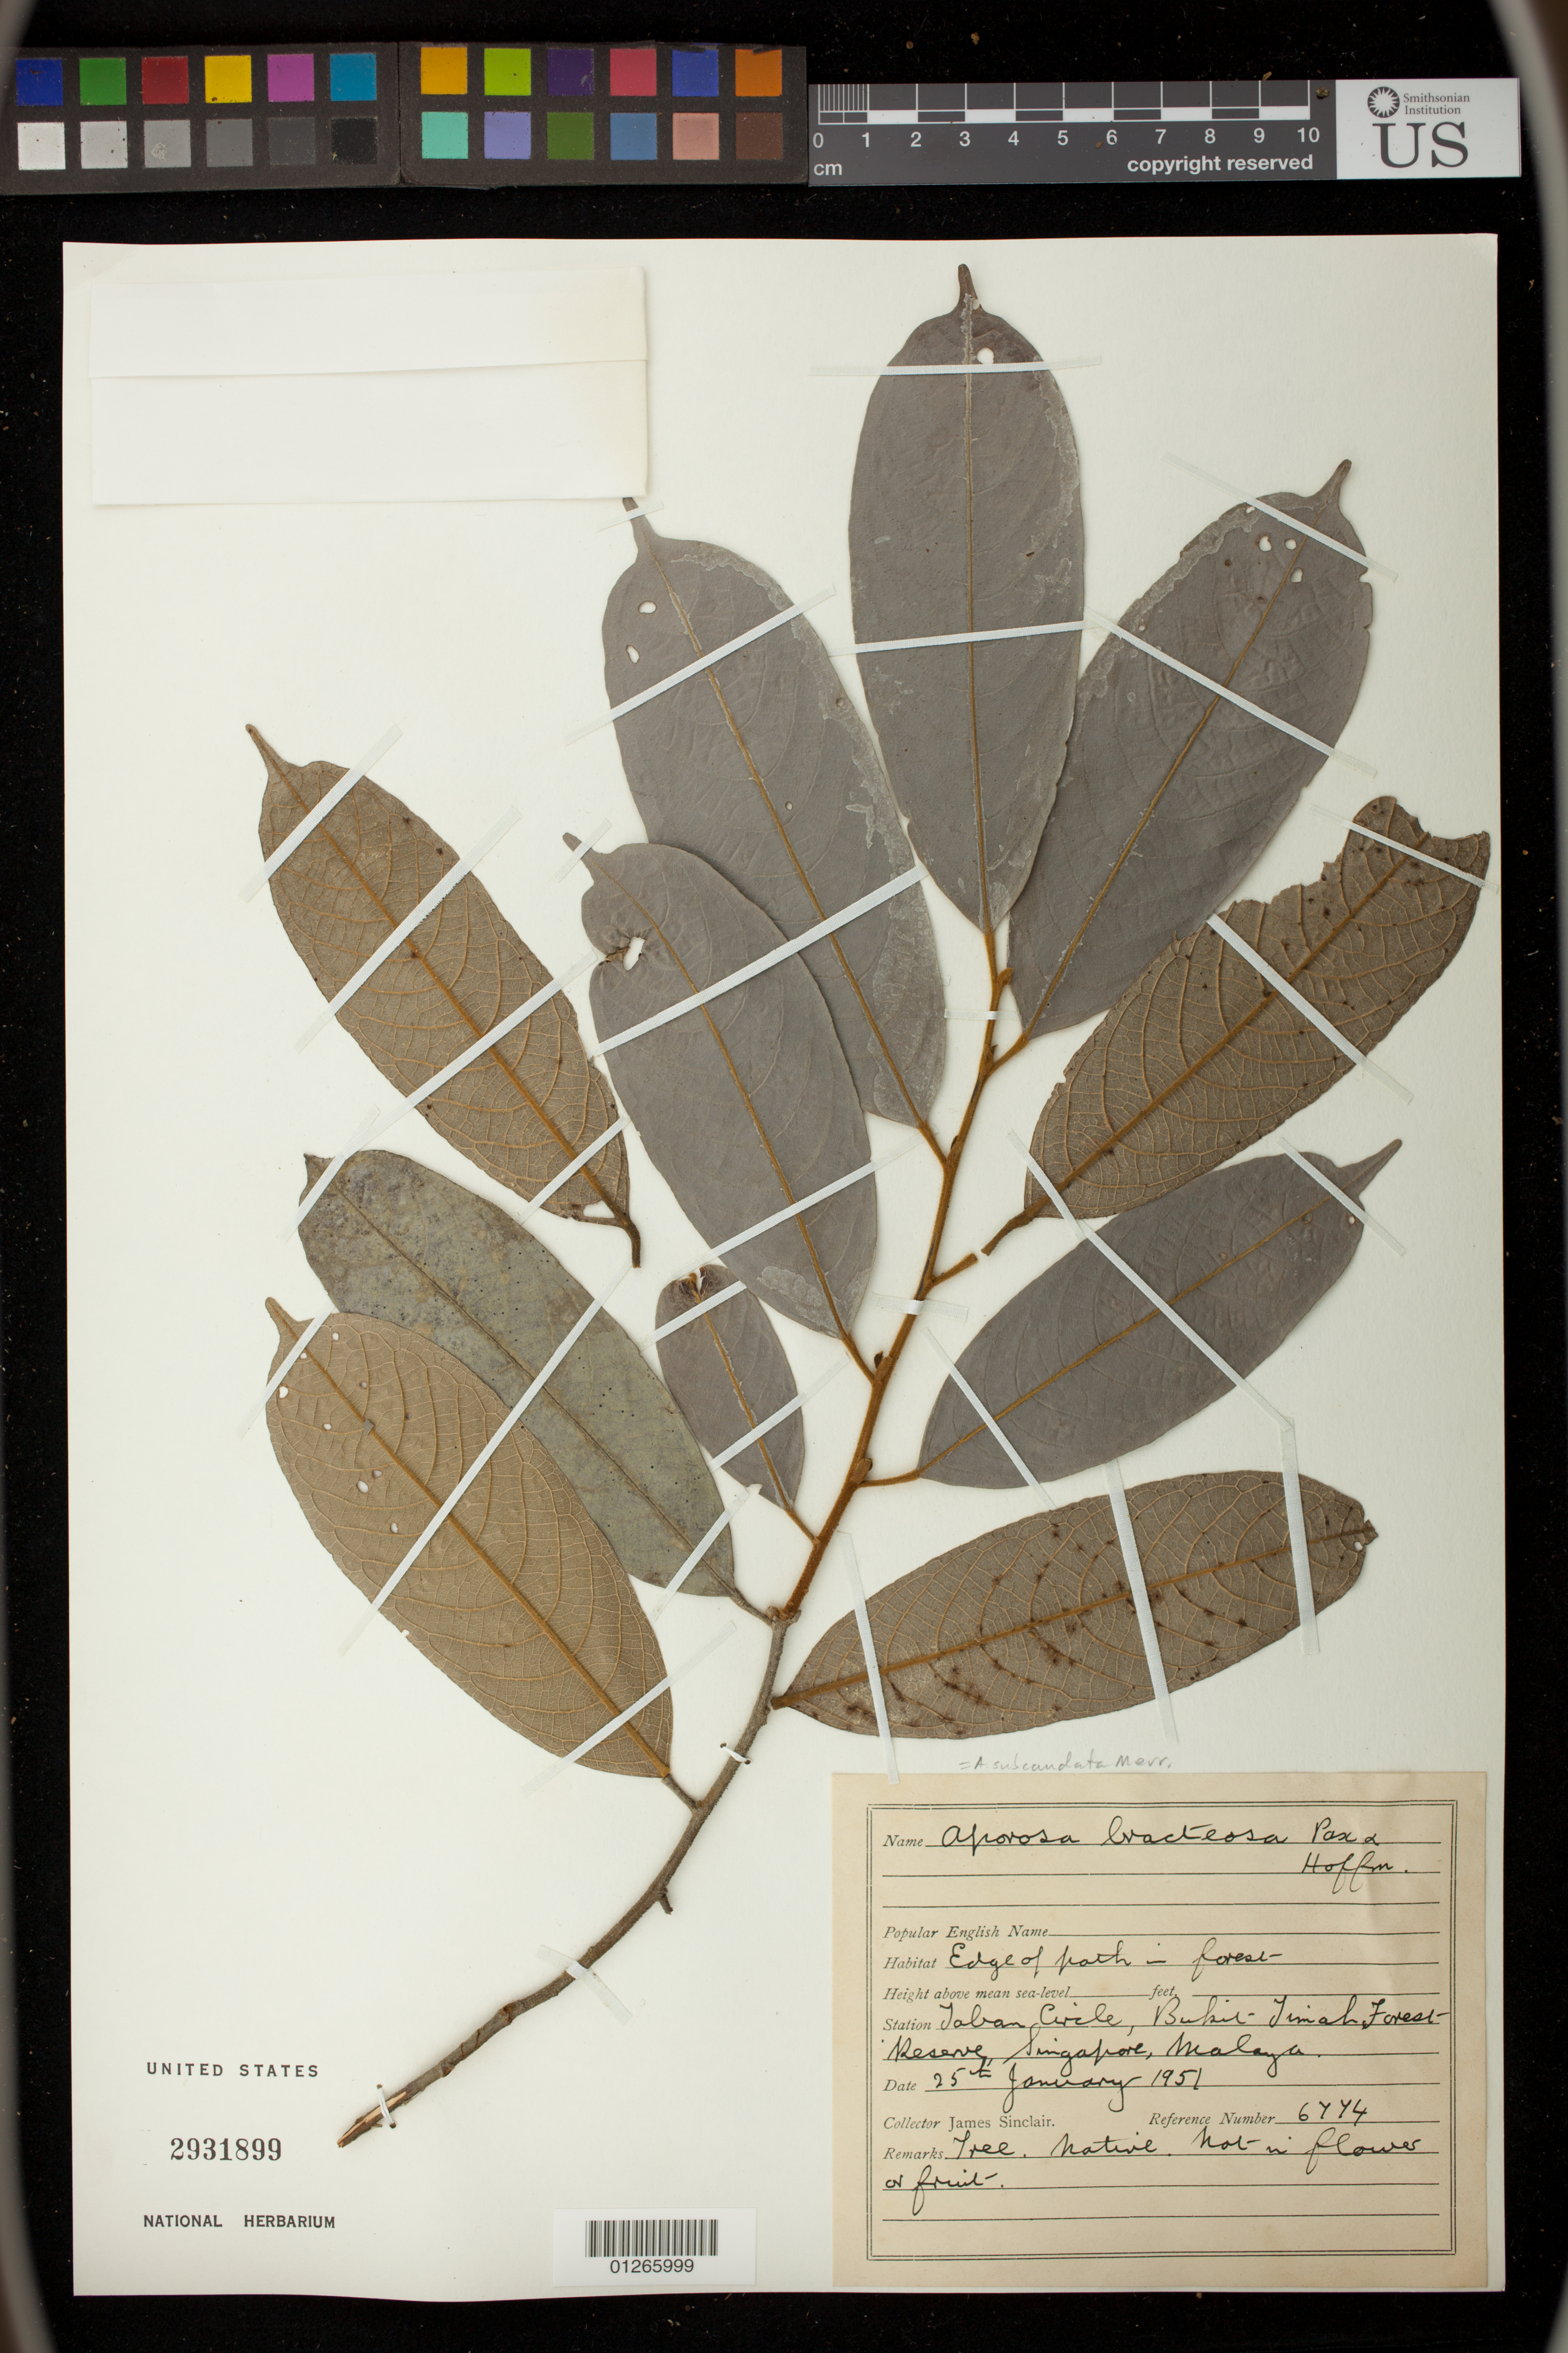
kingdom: Plantae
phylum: Tracheophyta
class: Magnoliopsida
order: Malpighiales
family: Phyllanthaceae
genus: Aporosa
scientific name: Aporosa subcaudata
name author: Merr.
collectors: J. Sinclair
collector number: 6774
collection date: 1951-01-25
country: Singapore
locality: Taban Circle, Bukit-Timah Nature Reserve.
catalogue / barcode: US 2931899